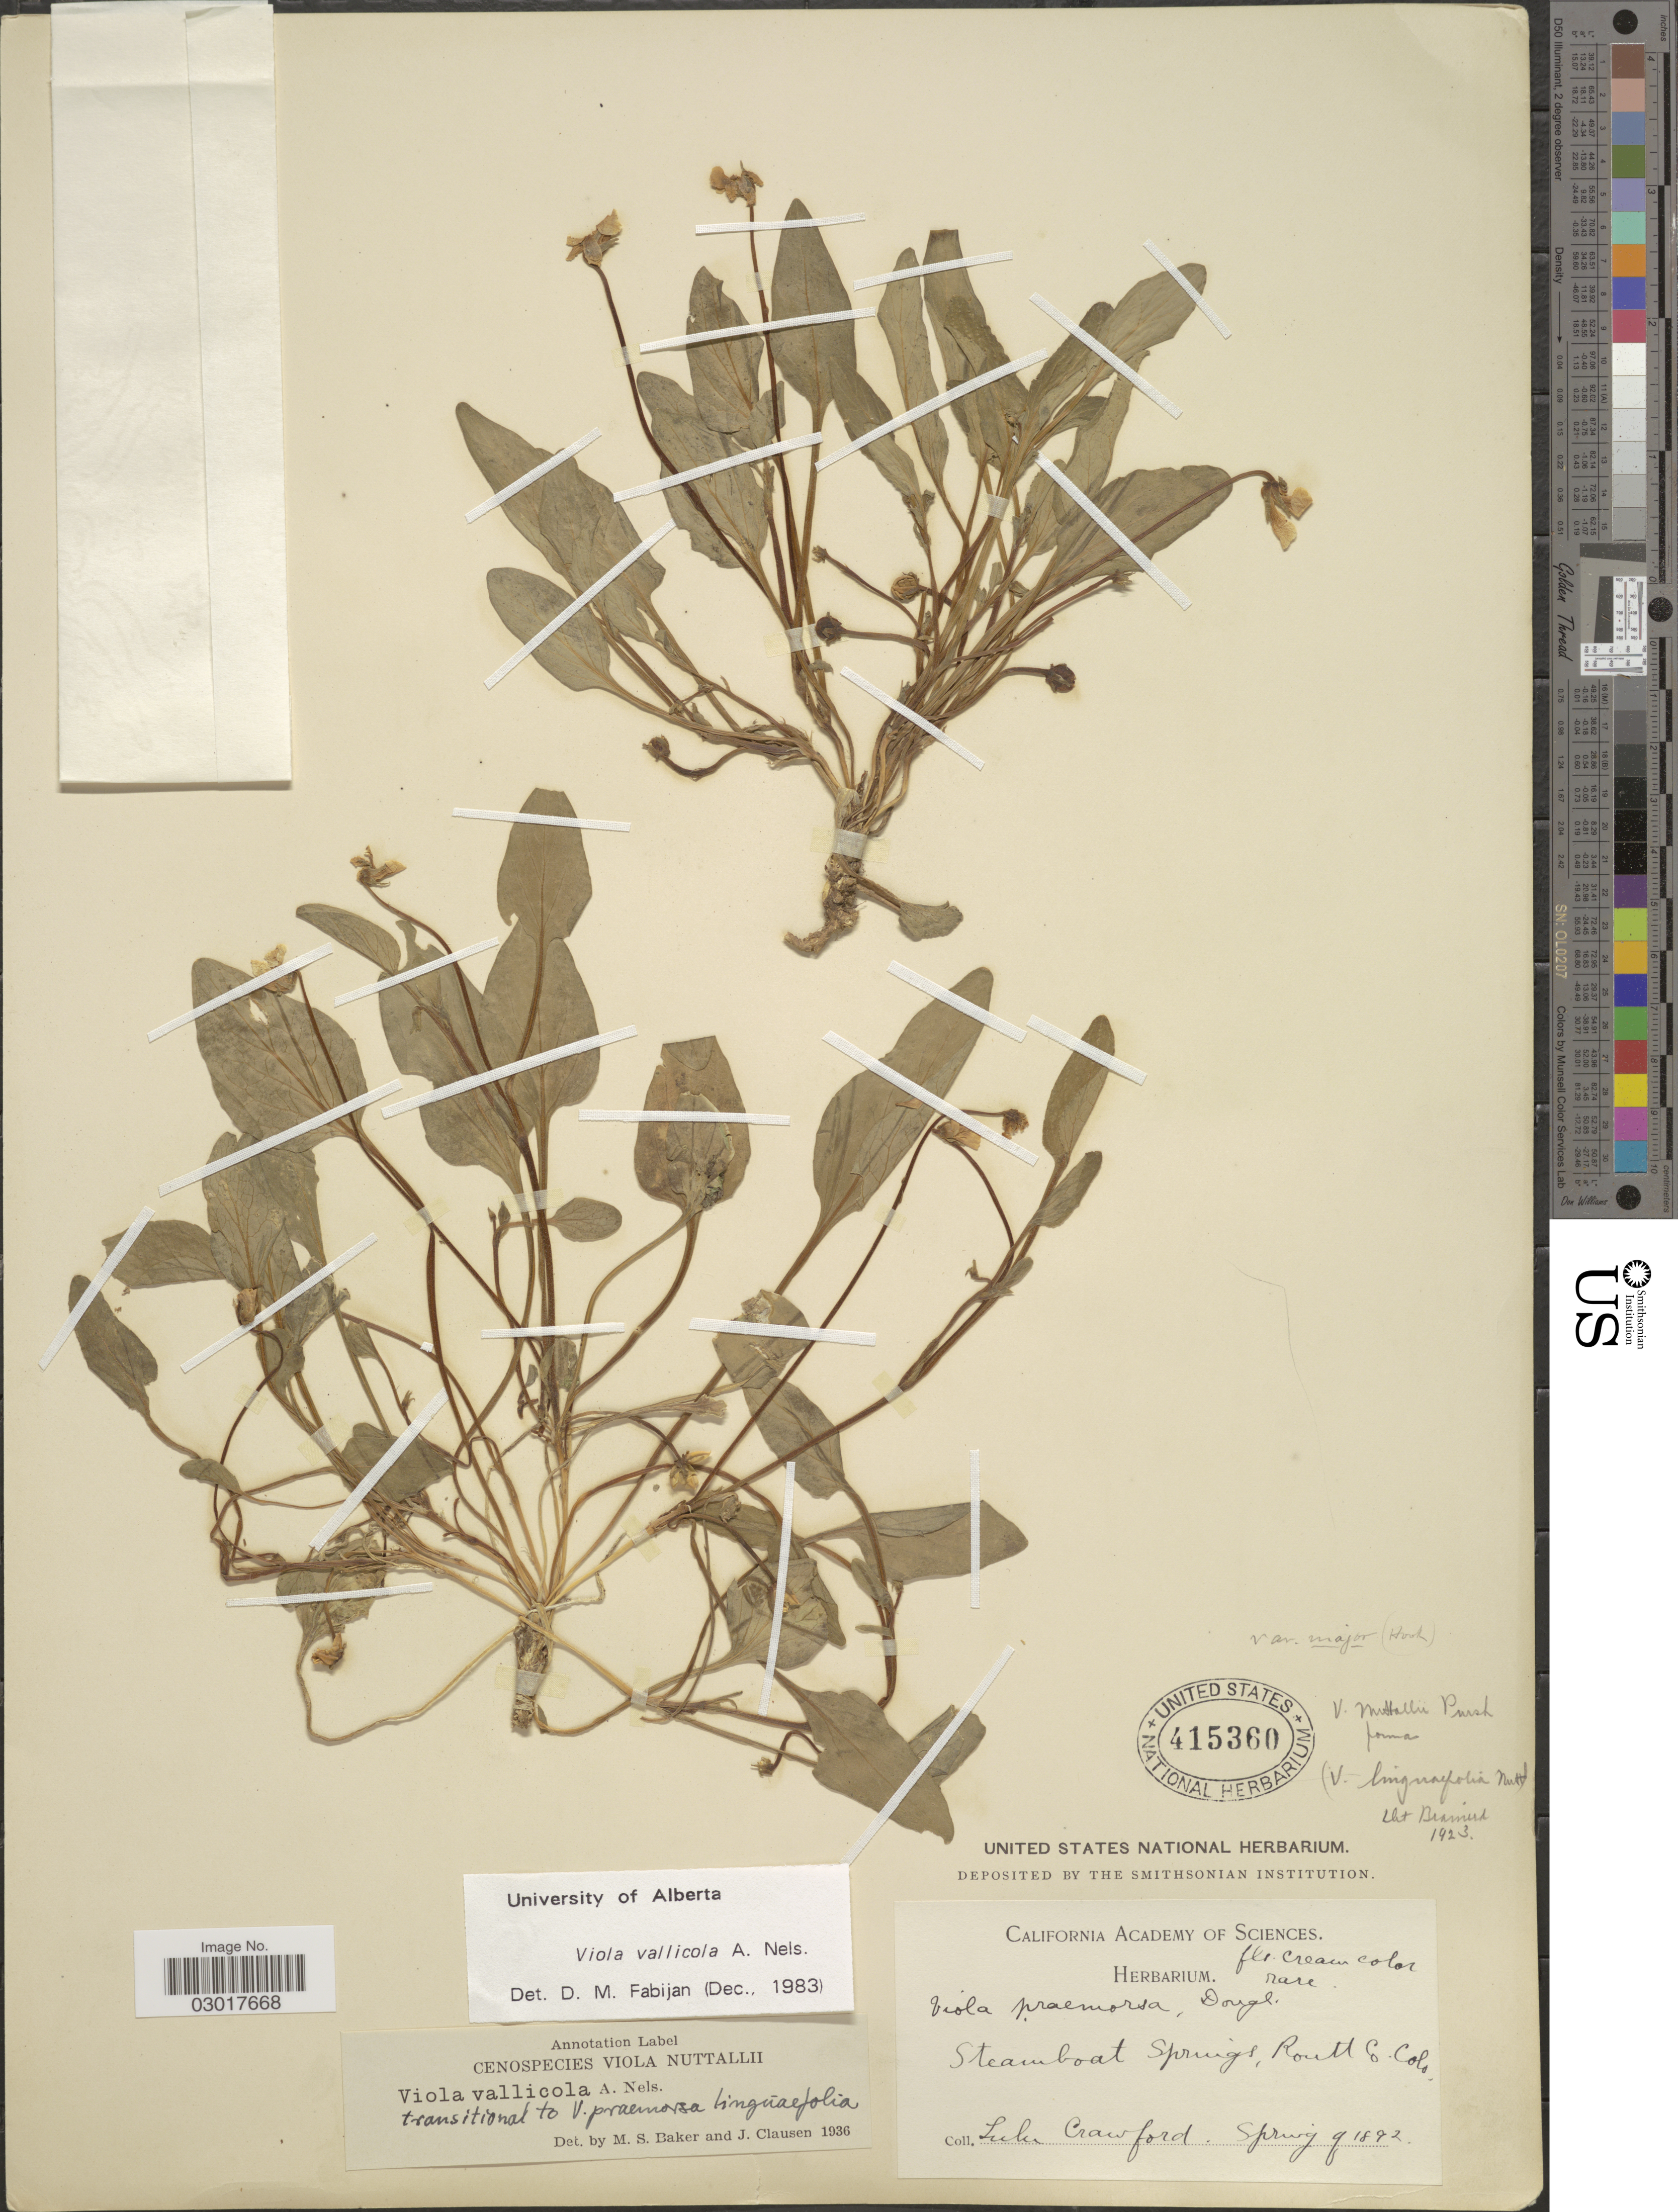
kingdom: Plantae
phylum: Tracheophyta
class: Magnoliopsida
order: Malpighiales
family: Violaceae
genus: Viola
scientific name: Viola vallicola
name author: A. Nelson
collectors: L. Crawford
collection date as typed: Spring of 1892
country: United States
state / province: Colorado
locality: Steamboat Springs, Routt Co.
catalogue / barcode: US 415360